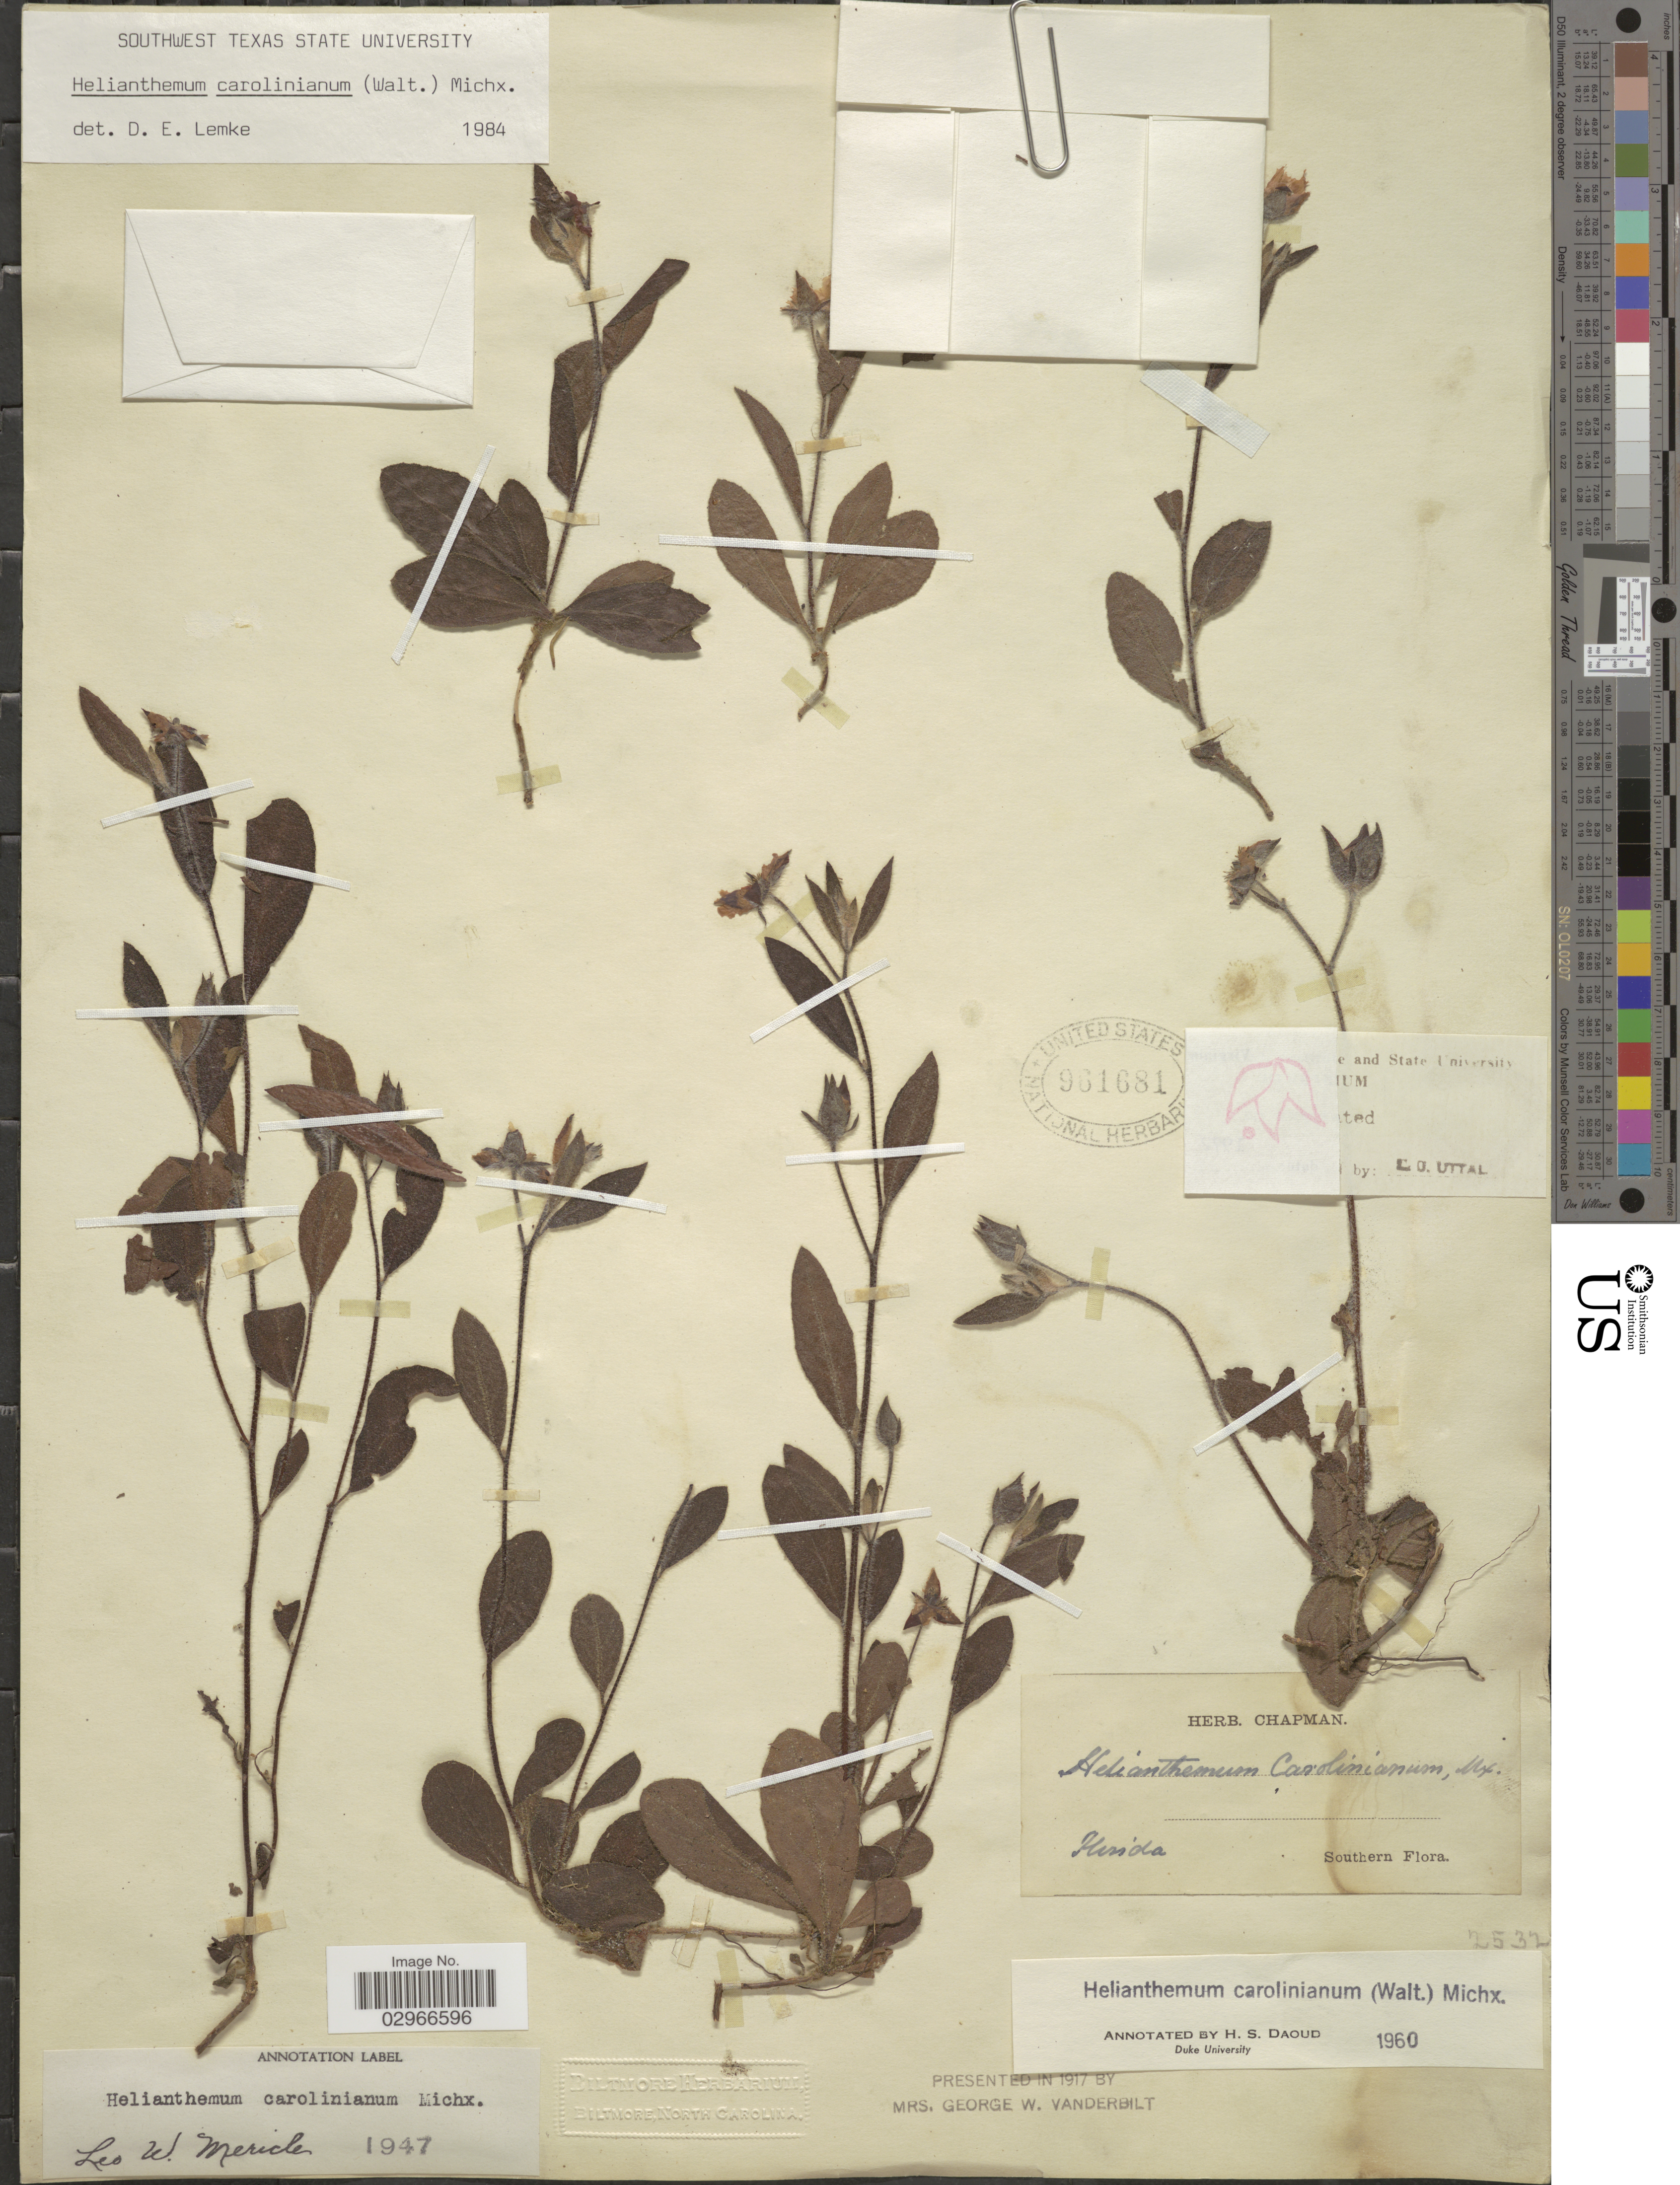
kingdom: Plantae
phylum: Tracheophyta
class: Magnoliopsida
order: Malvales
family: Cistaceae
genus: Helianthemum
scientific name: Helianthemum carolinianum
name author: (Walter) Michx.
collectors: ex herb. Chapman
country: United States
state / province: Florida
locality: Southern Flora.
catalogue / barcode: US 961681